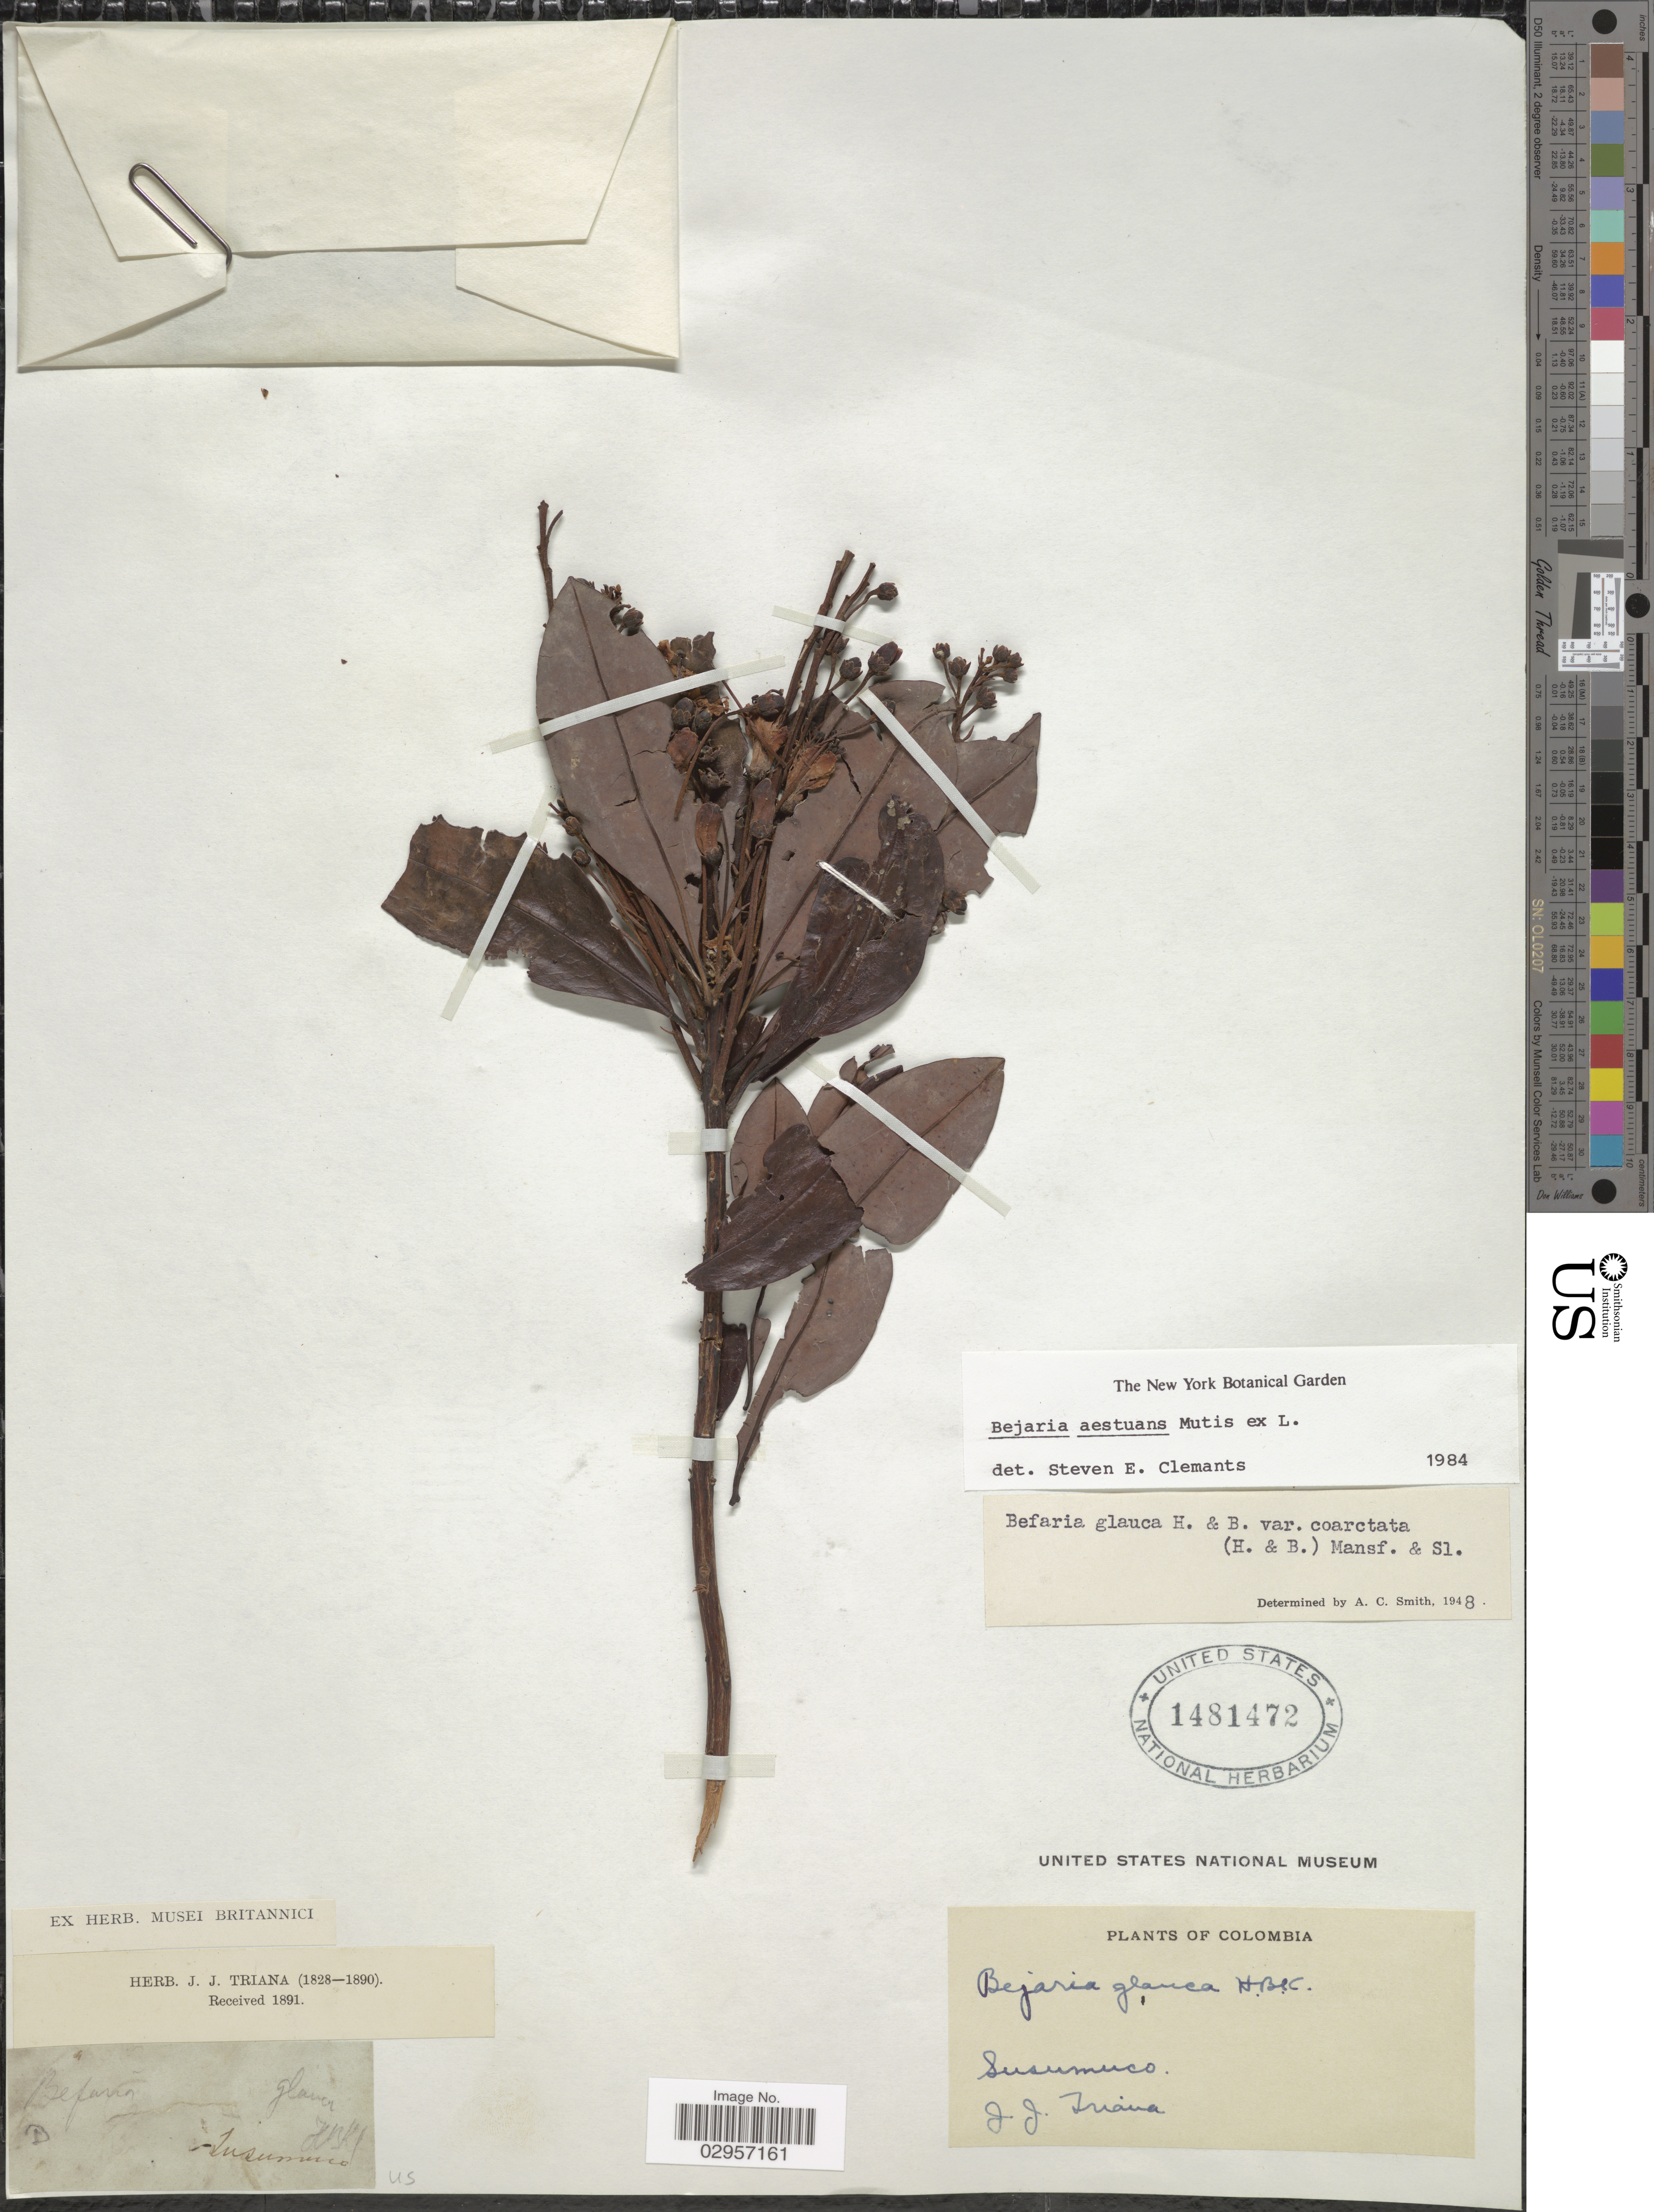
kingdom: Plantae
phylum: Tracheophyta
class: Magnoliopsida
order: Ericales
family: Ericaceae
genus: Befaria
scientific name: Befaria aestuans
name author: Mutis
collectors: J. J. Triana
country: Colombia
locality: Susumuco.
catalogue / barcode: US 1481472